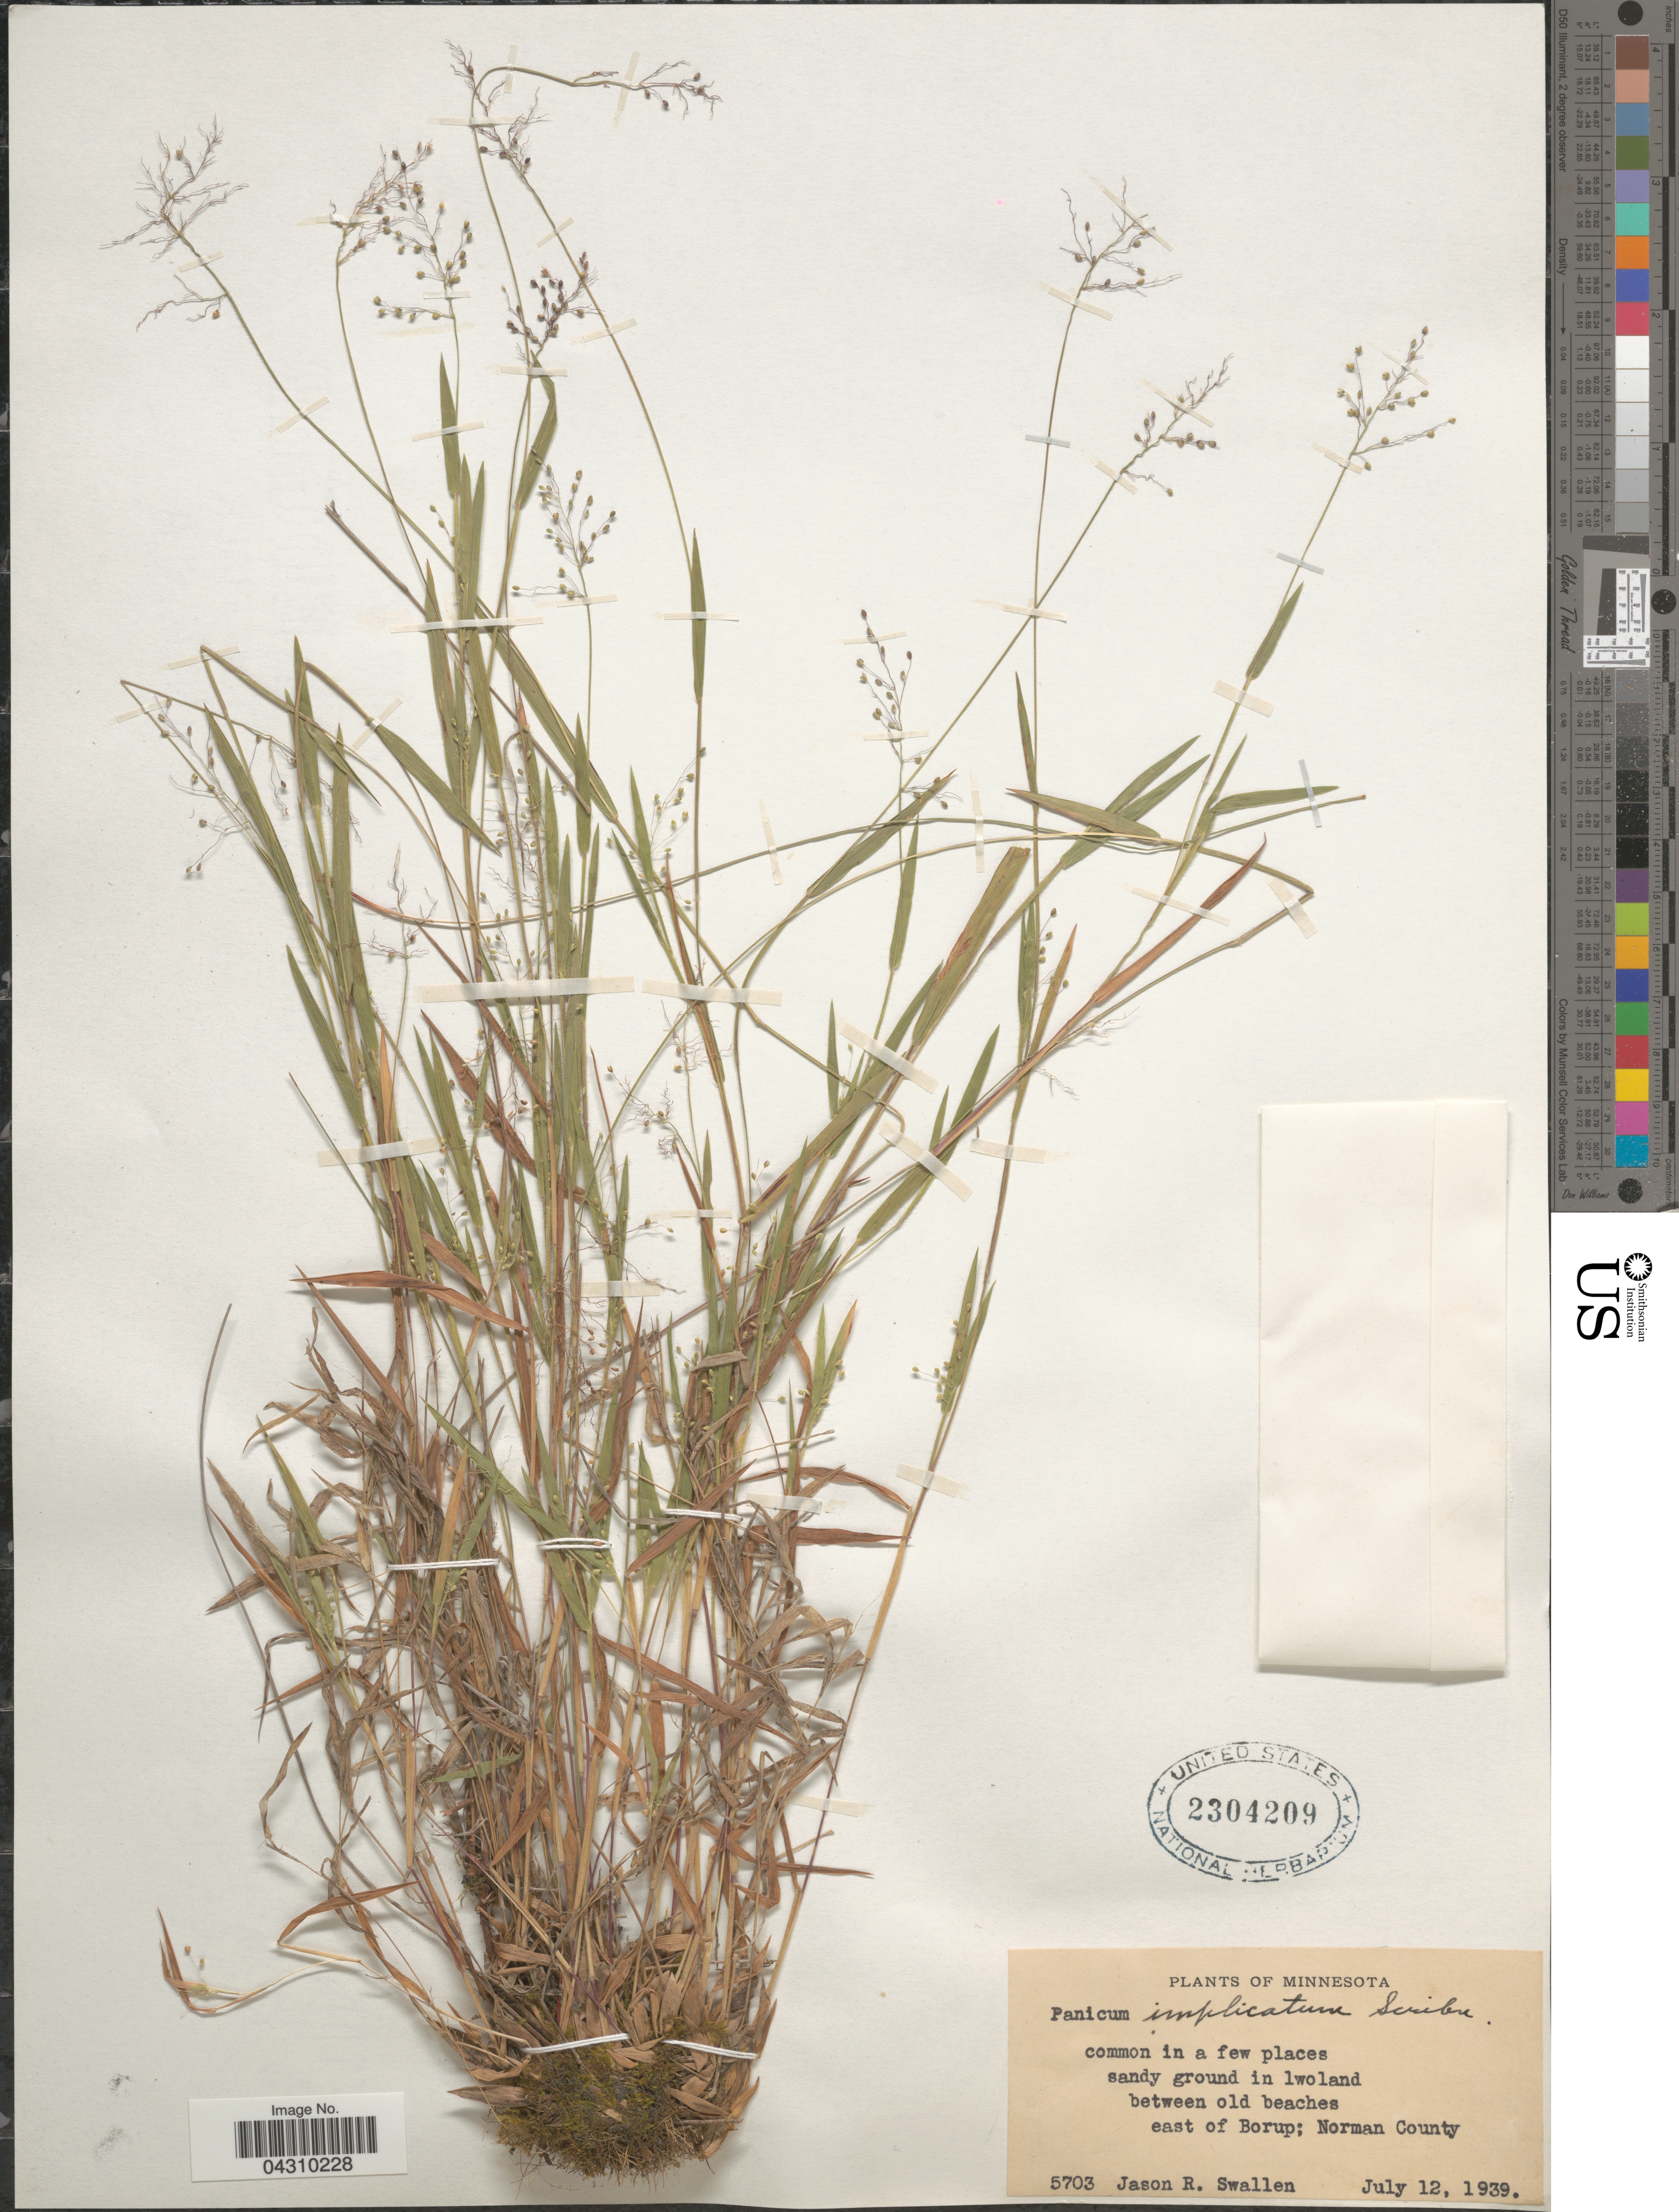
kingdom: Plantae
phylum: Tracheophyta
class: Liliopsida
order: Poales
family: Poaceae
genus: Dichanthelium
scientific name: Dichanthelium acuminatum var. acuminatum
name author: (Sw.) Gould & C.A. Clark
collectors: J. R. Swallen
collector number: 5703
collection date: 1939-07-12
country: United States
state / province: Minnesota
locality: Common in a few places sandy ground in lwoland between old beaches. east of Borup; Norman County.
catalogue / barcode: US 2304209